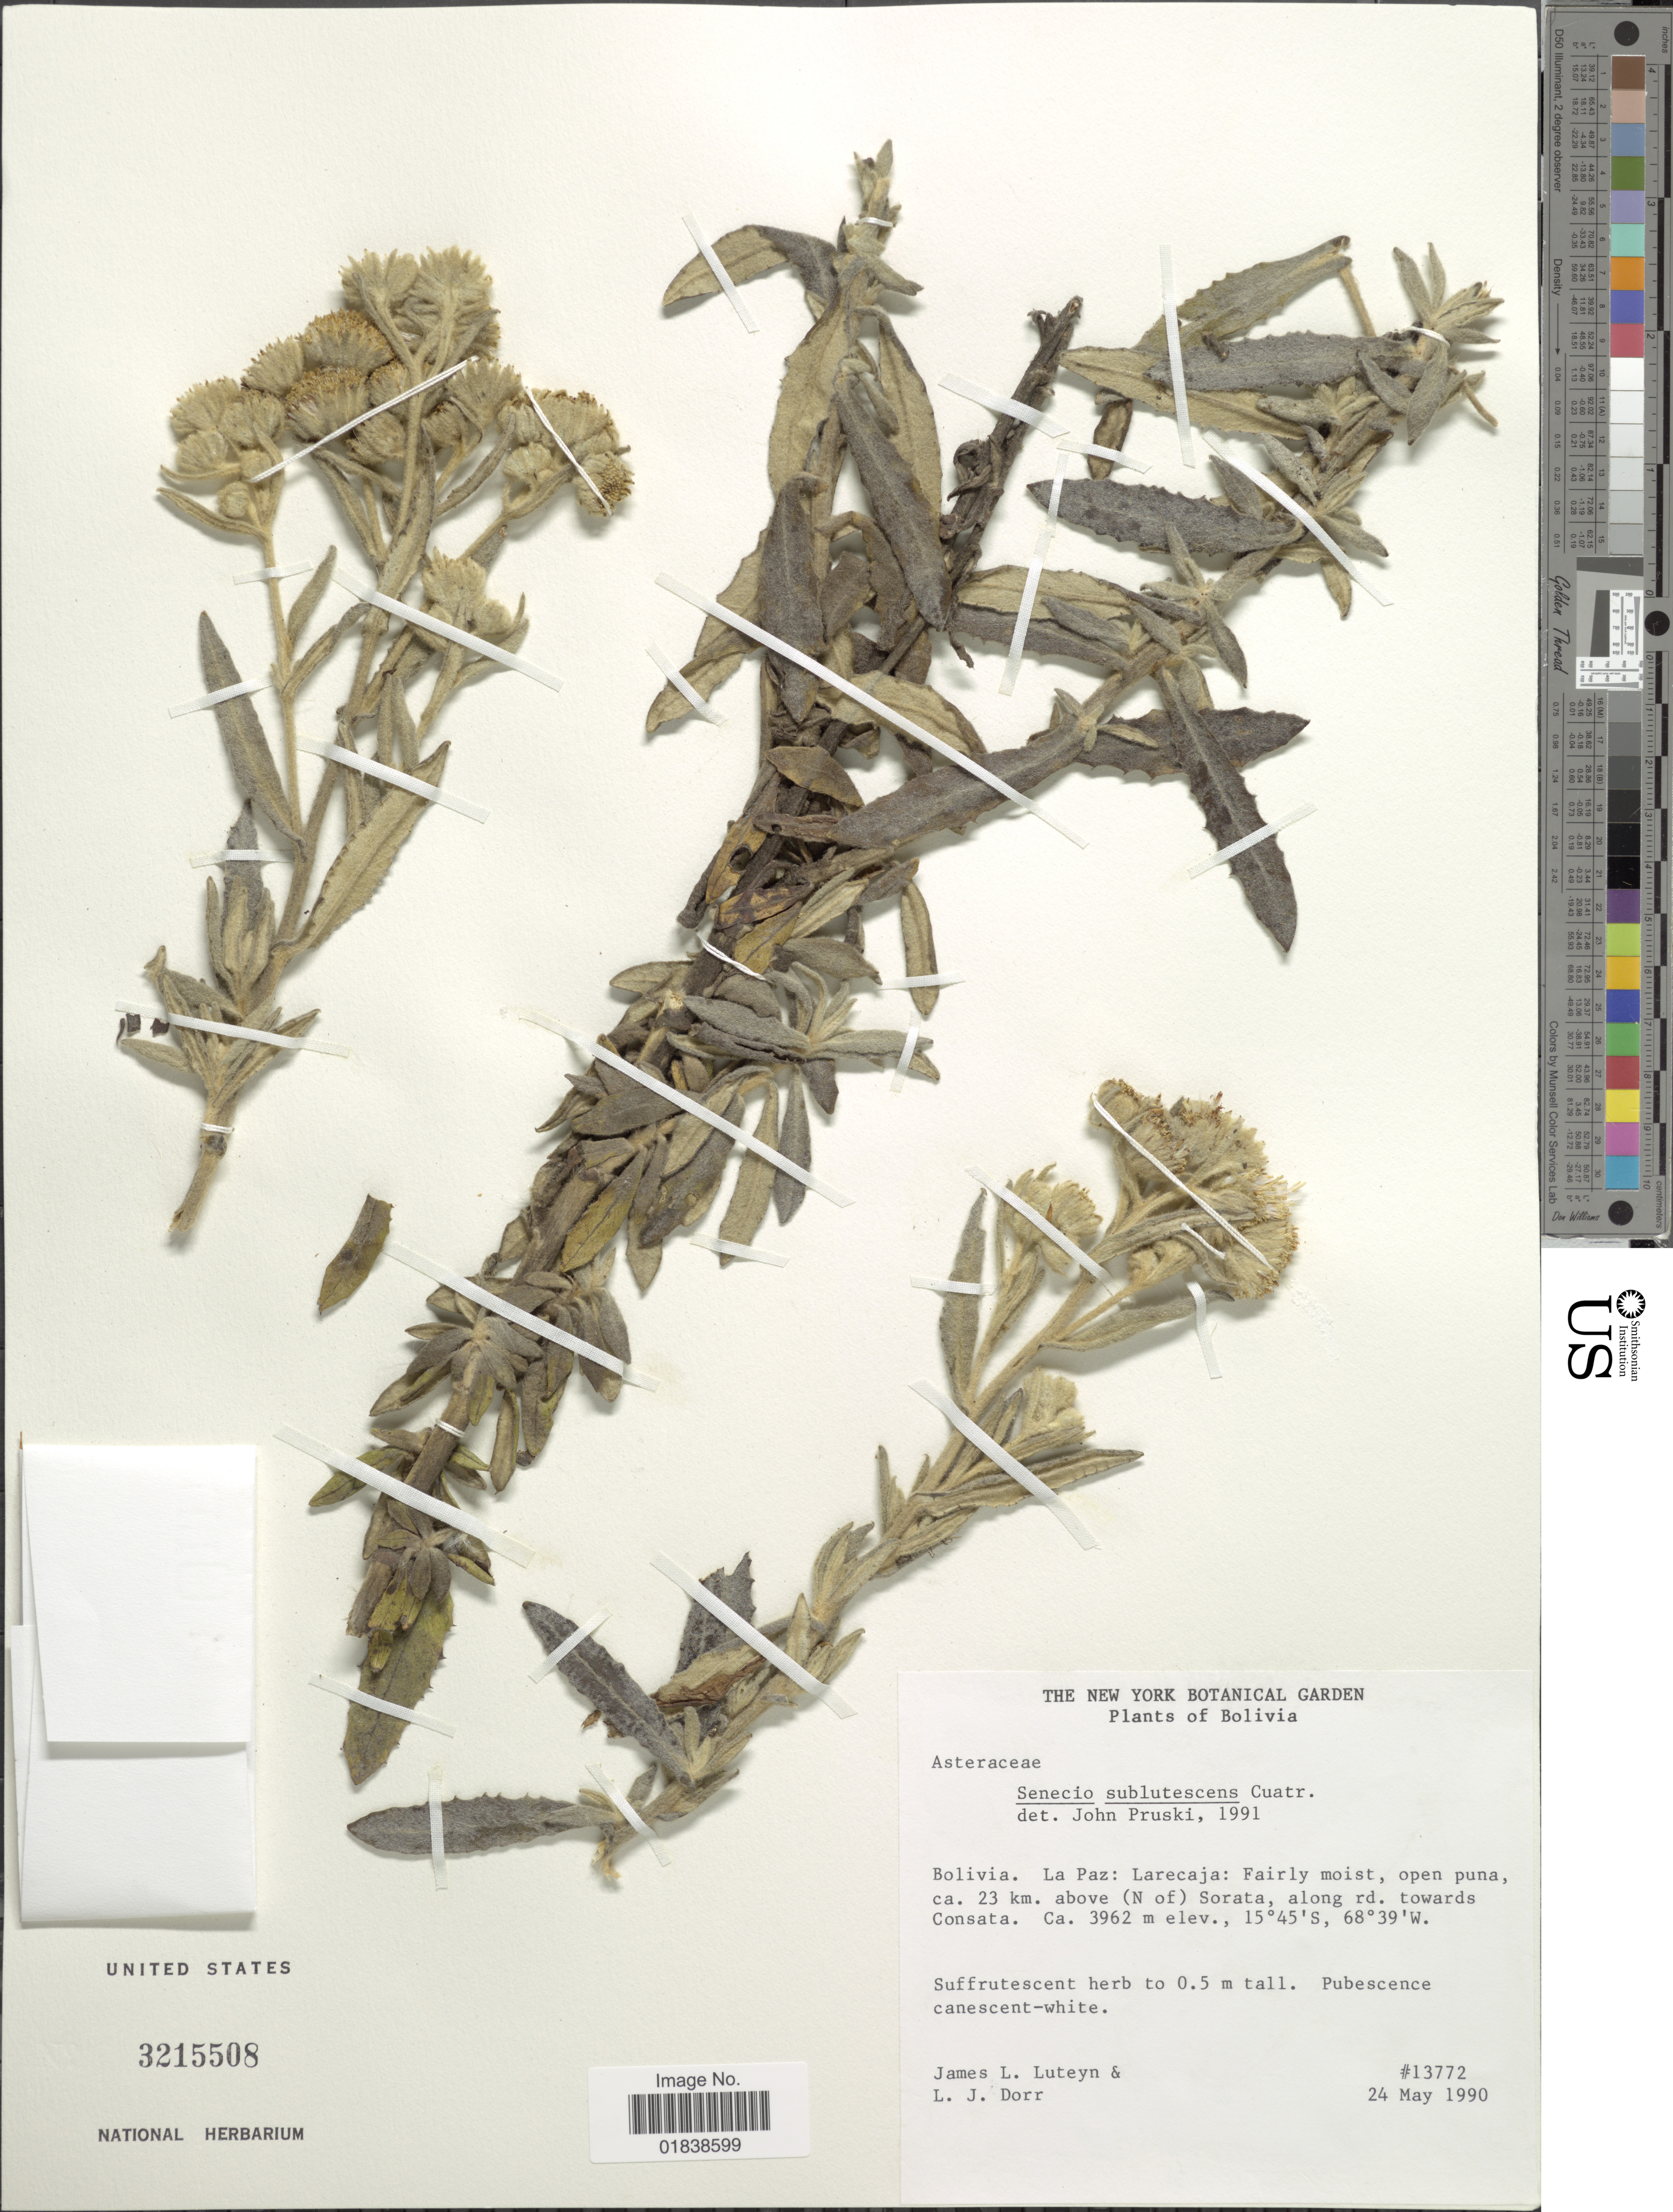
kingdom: Plantae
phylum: Tracheophyta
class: Magnoliopsida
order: Asterales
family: Asteraceae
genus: Senecio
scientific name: Senecio sublutescens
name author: Cuatrec.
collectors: J. L. Luteyn & L. J. Dorr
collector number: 13772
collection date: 1990-05-24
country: Bolivia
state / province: La Paz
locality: Larecaja, ca 23 km above (N of) Sorata, along rd. towards Consata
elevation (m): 3962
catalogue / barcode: US 3215508